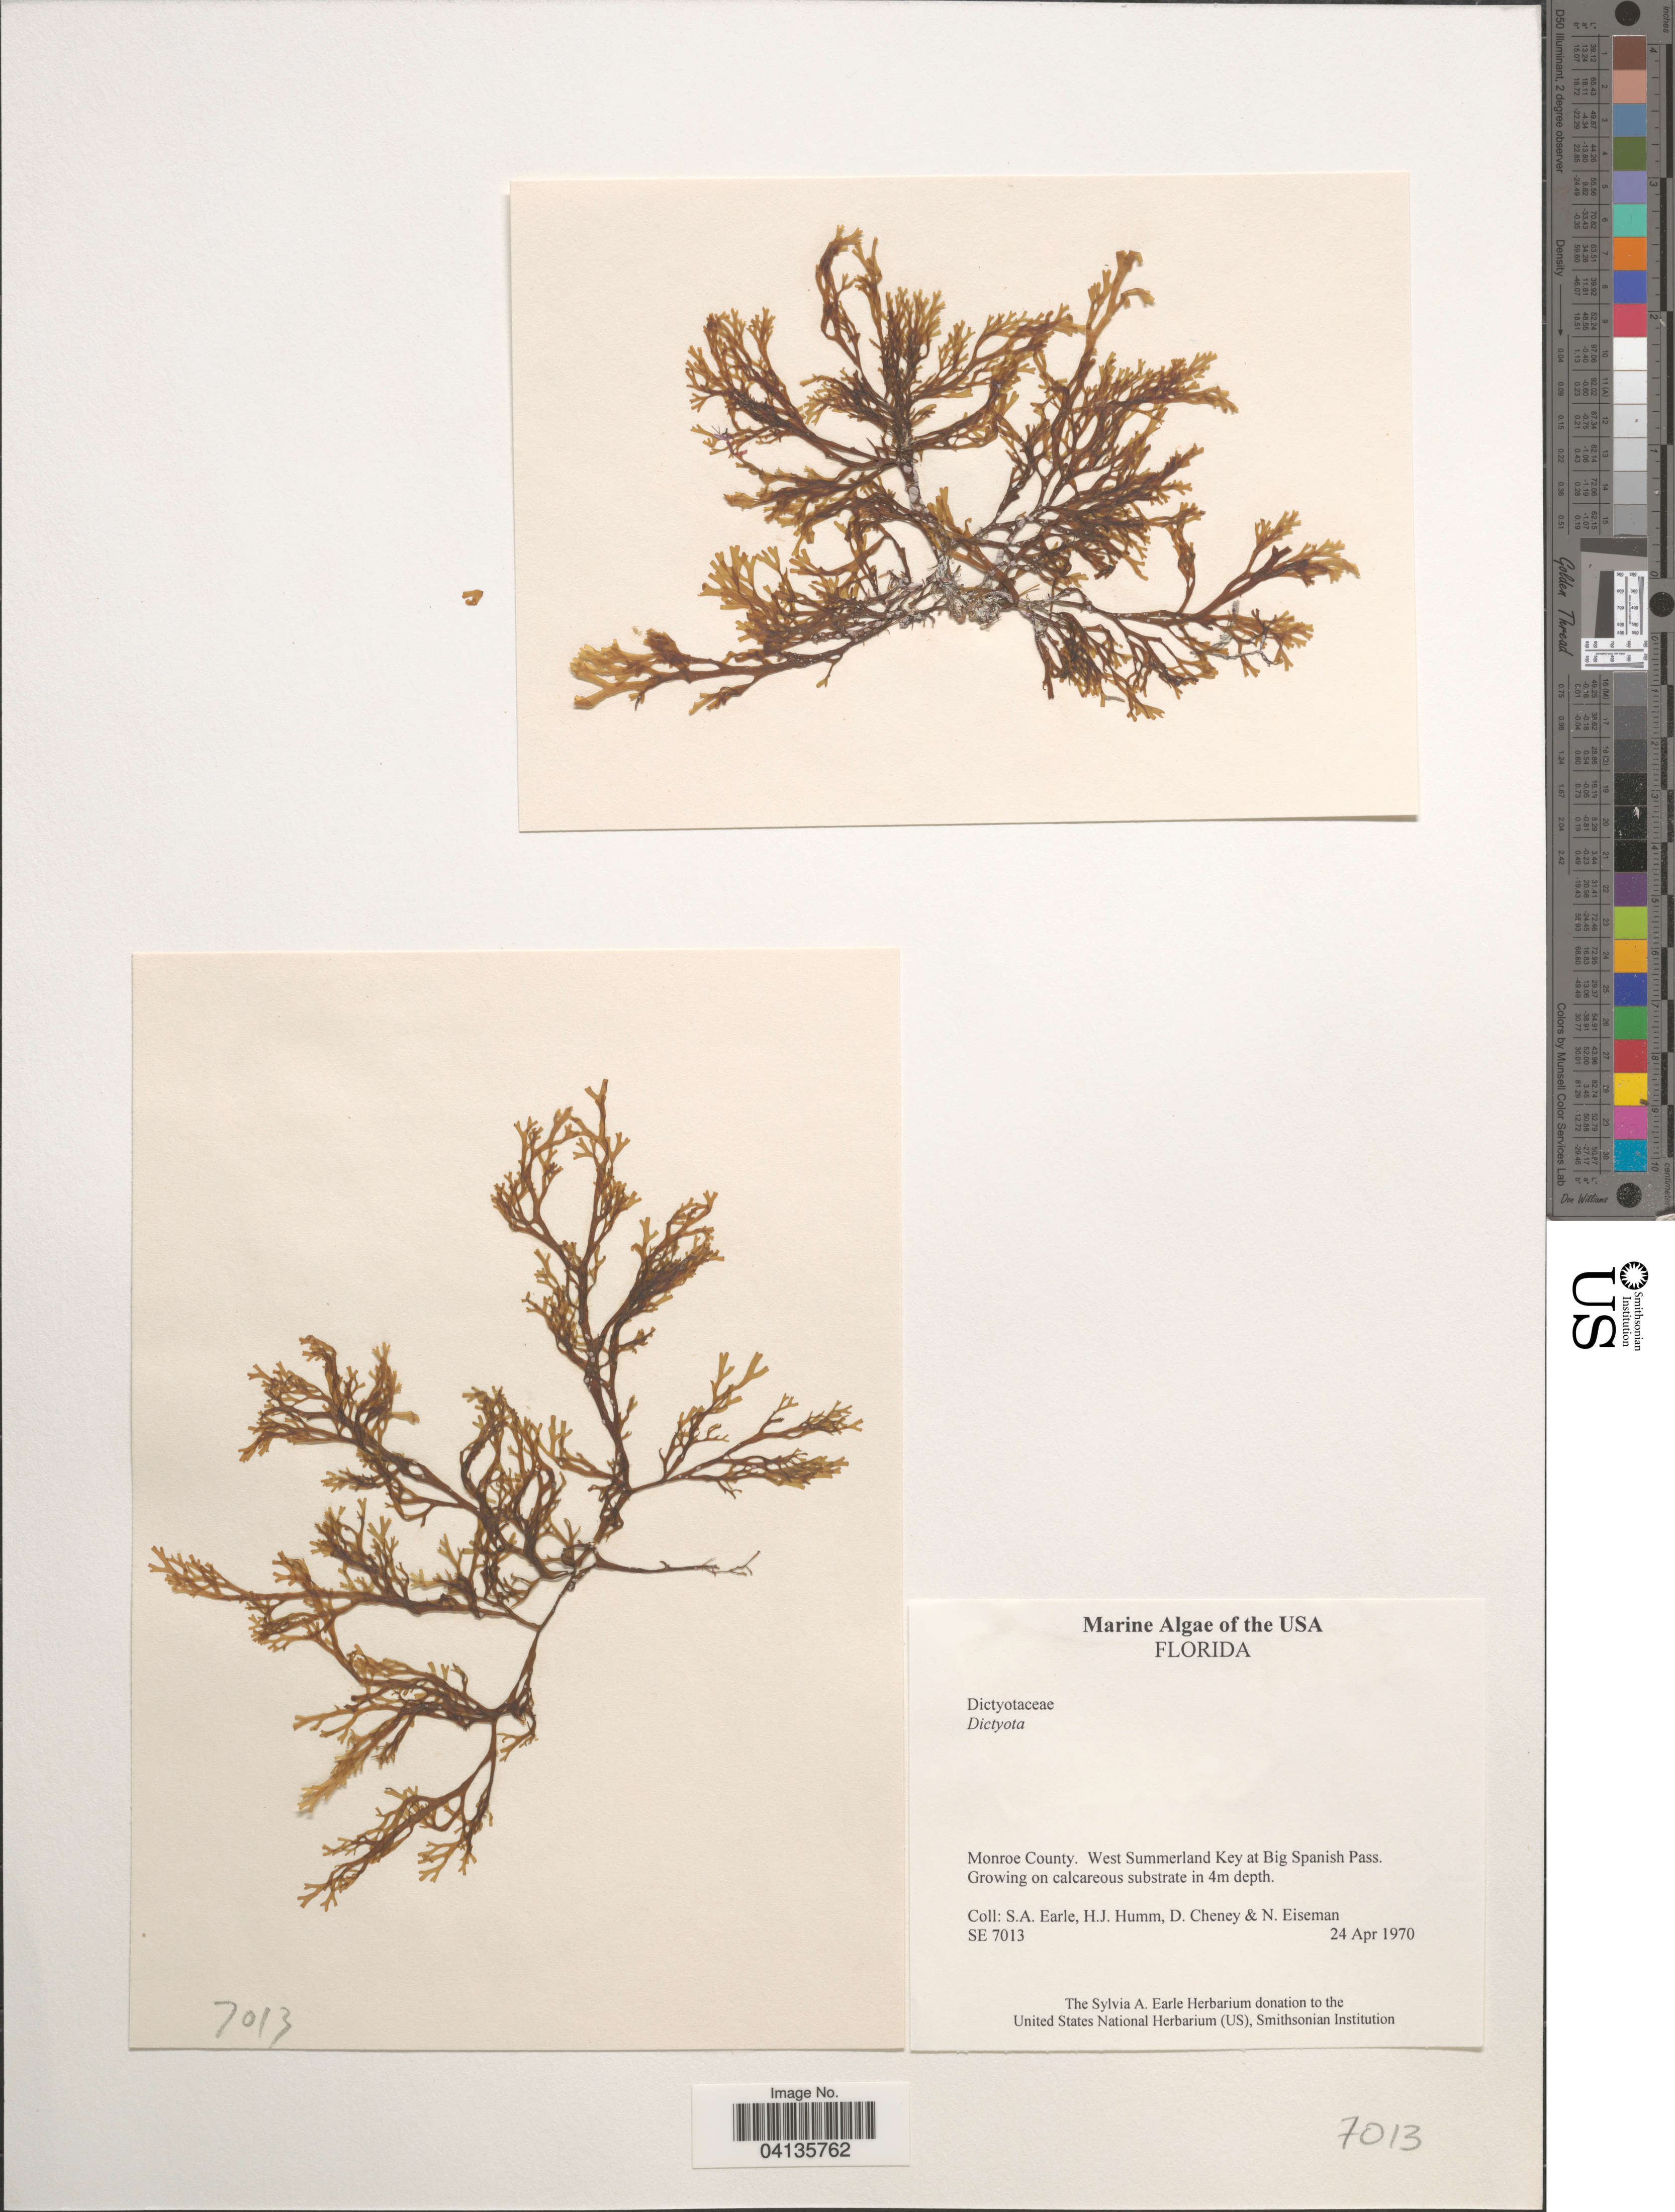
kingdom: Chromista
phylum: Ochrophyta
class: Phaeophyceae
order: Dictyotales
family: Dictyotaceae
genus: Dictyota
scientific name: Dictyota sp.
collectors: S. A. Earle, H. J. Humm, D. Cheney & N. J. Eiseman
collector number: SE7013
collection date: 1970-04-24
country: United States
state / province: Florida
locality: Monroe County. West Summerland Key at Big Spanish Pass.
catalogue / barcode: US 238576